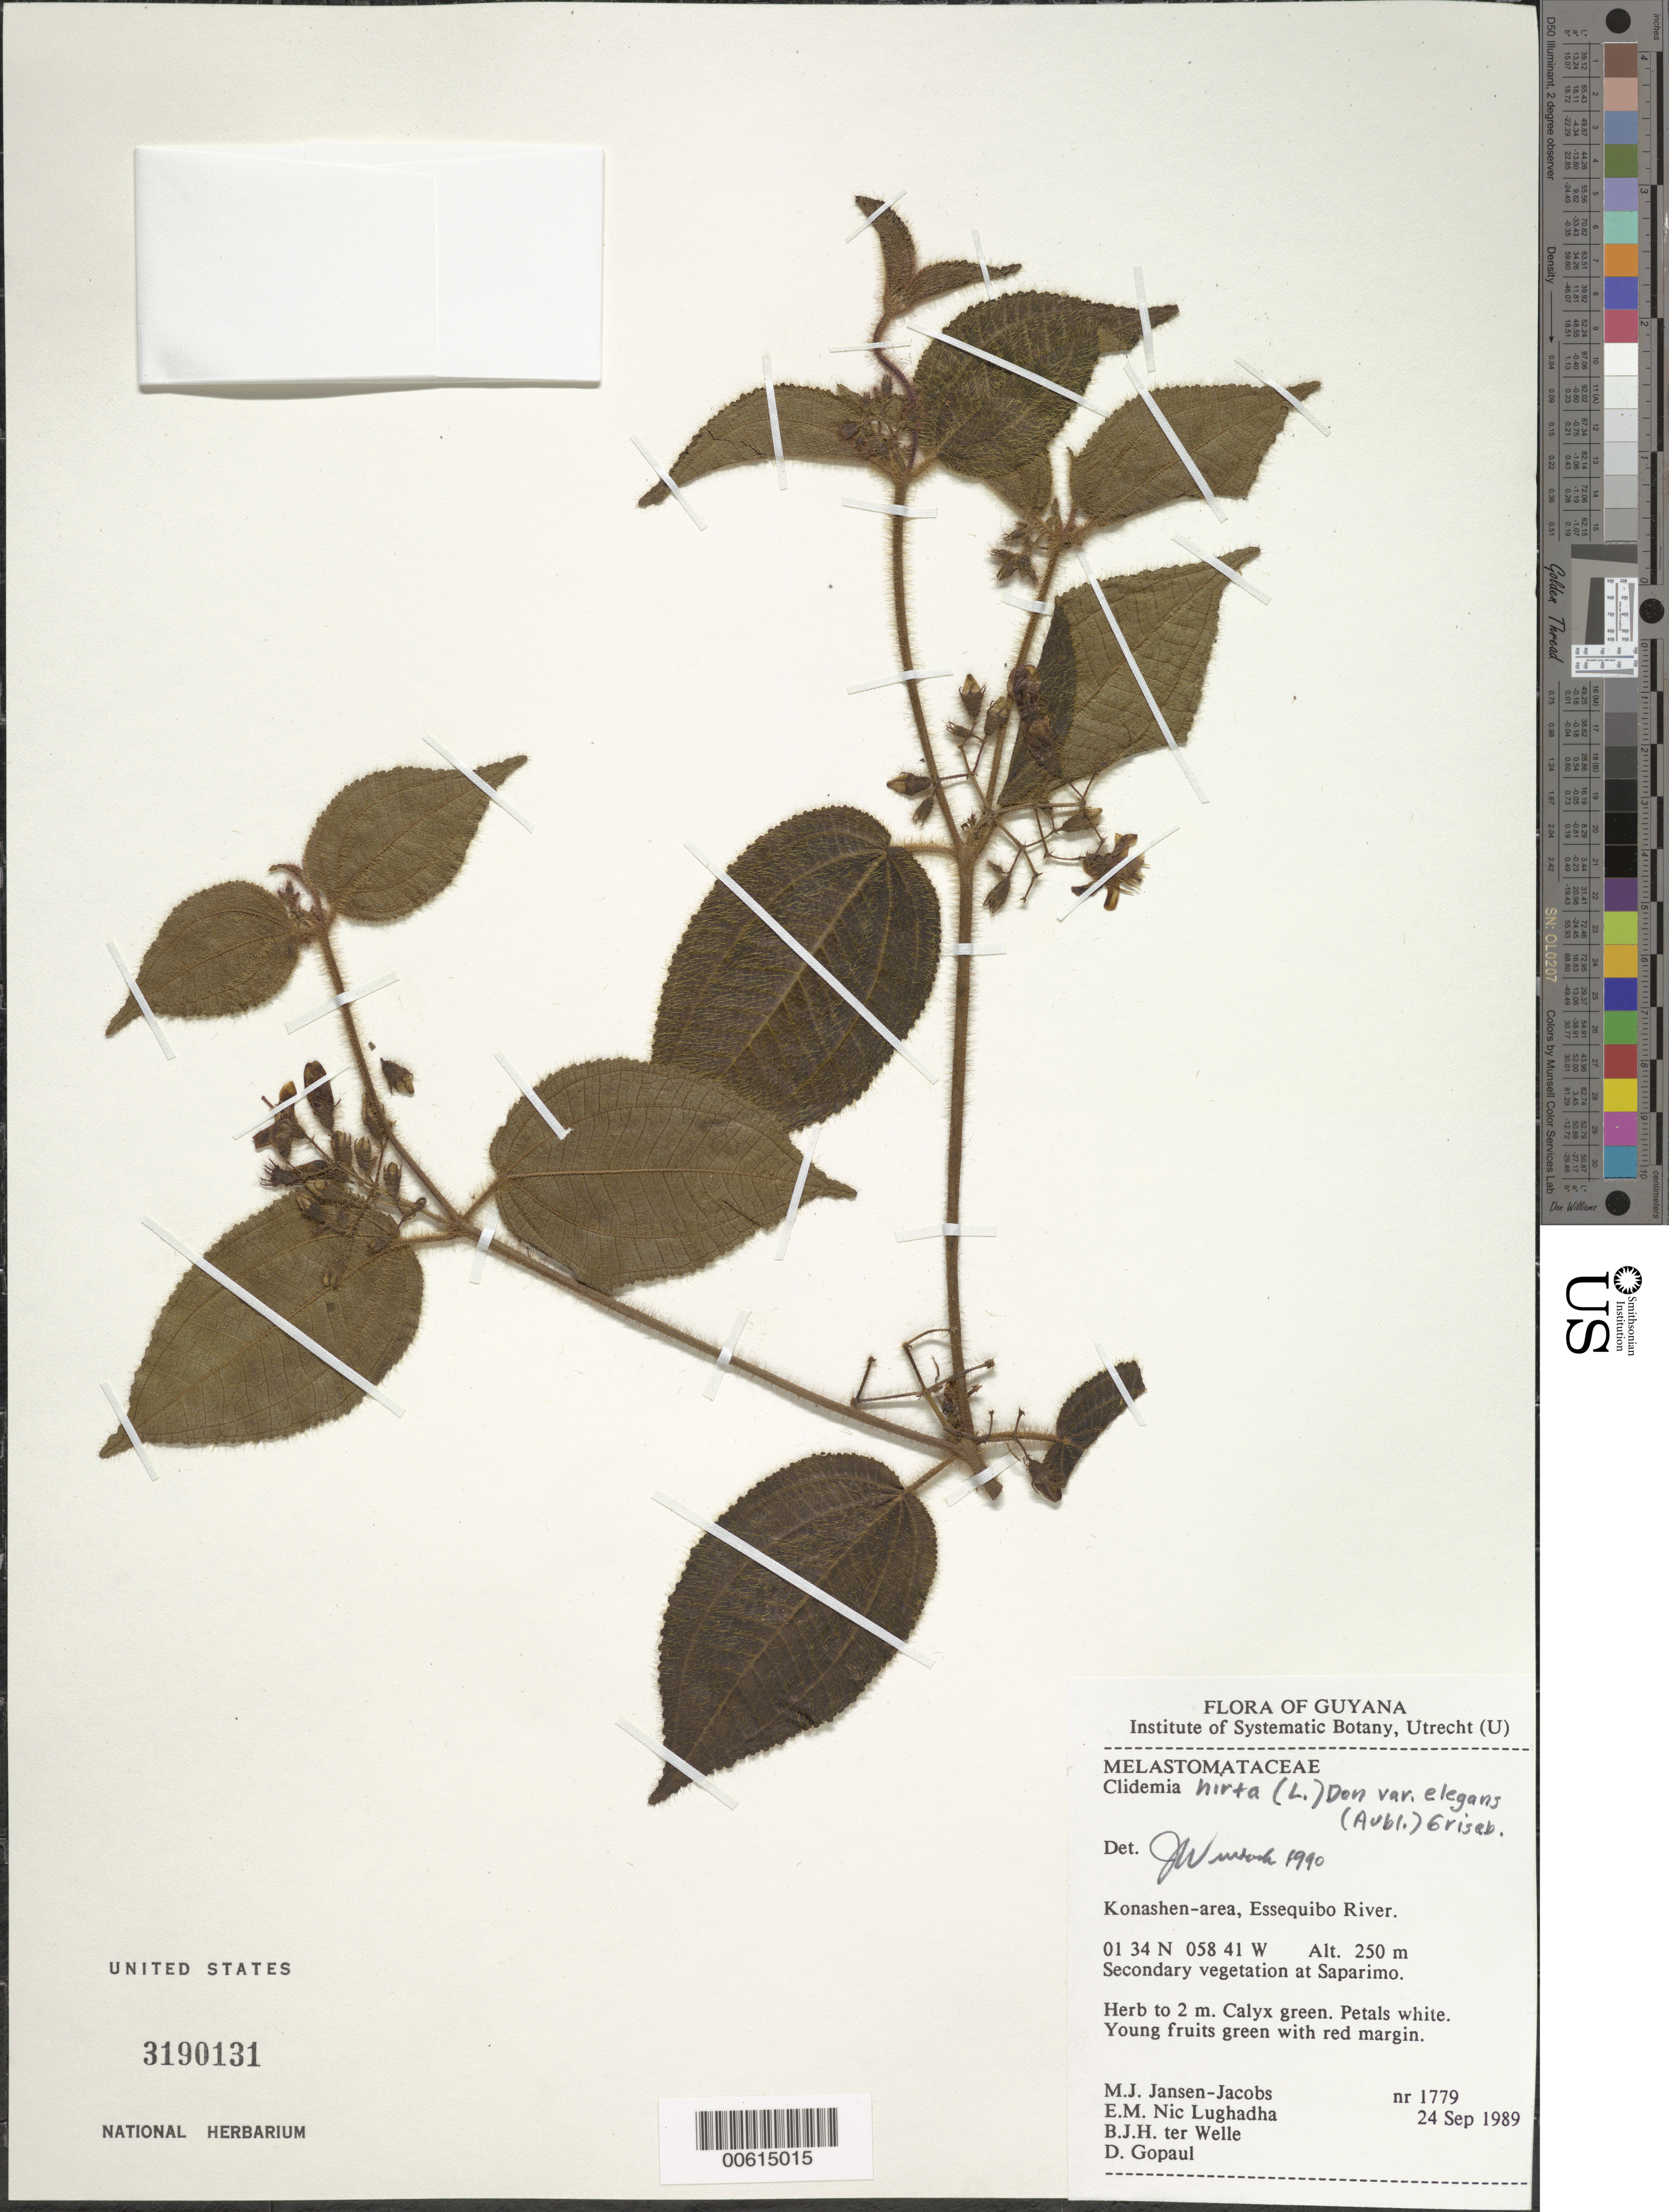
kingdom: Plantae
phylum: Tracheophyta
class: Magnoliopsida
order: Myrtales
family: Melastomataceae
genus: Clidemia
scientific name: Clidemia hirta var. elegans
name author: (Aubl.) Griseb.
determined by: Wurdack, John J., (US), US (UNITED STATES)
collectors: M. J. Jansen-Jacobs, E. Nic Lughadha, B. Welle & D. Gopaul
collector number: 1779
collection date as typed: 24-Sep-89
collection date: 1989-09-24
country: Guyana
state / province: U. Takutu-U. Essequibo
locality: Konashen-area, Essequibo River at Saparimo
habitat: Secondary vegetation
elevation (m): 250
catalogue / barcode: US 3190131